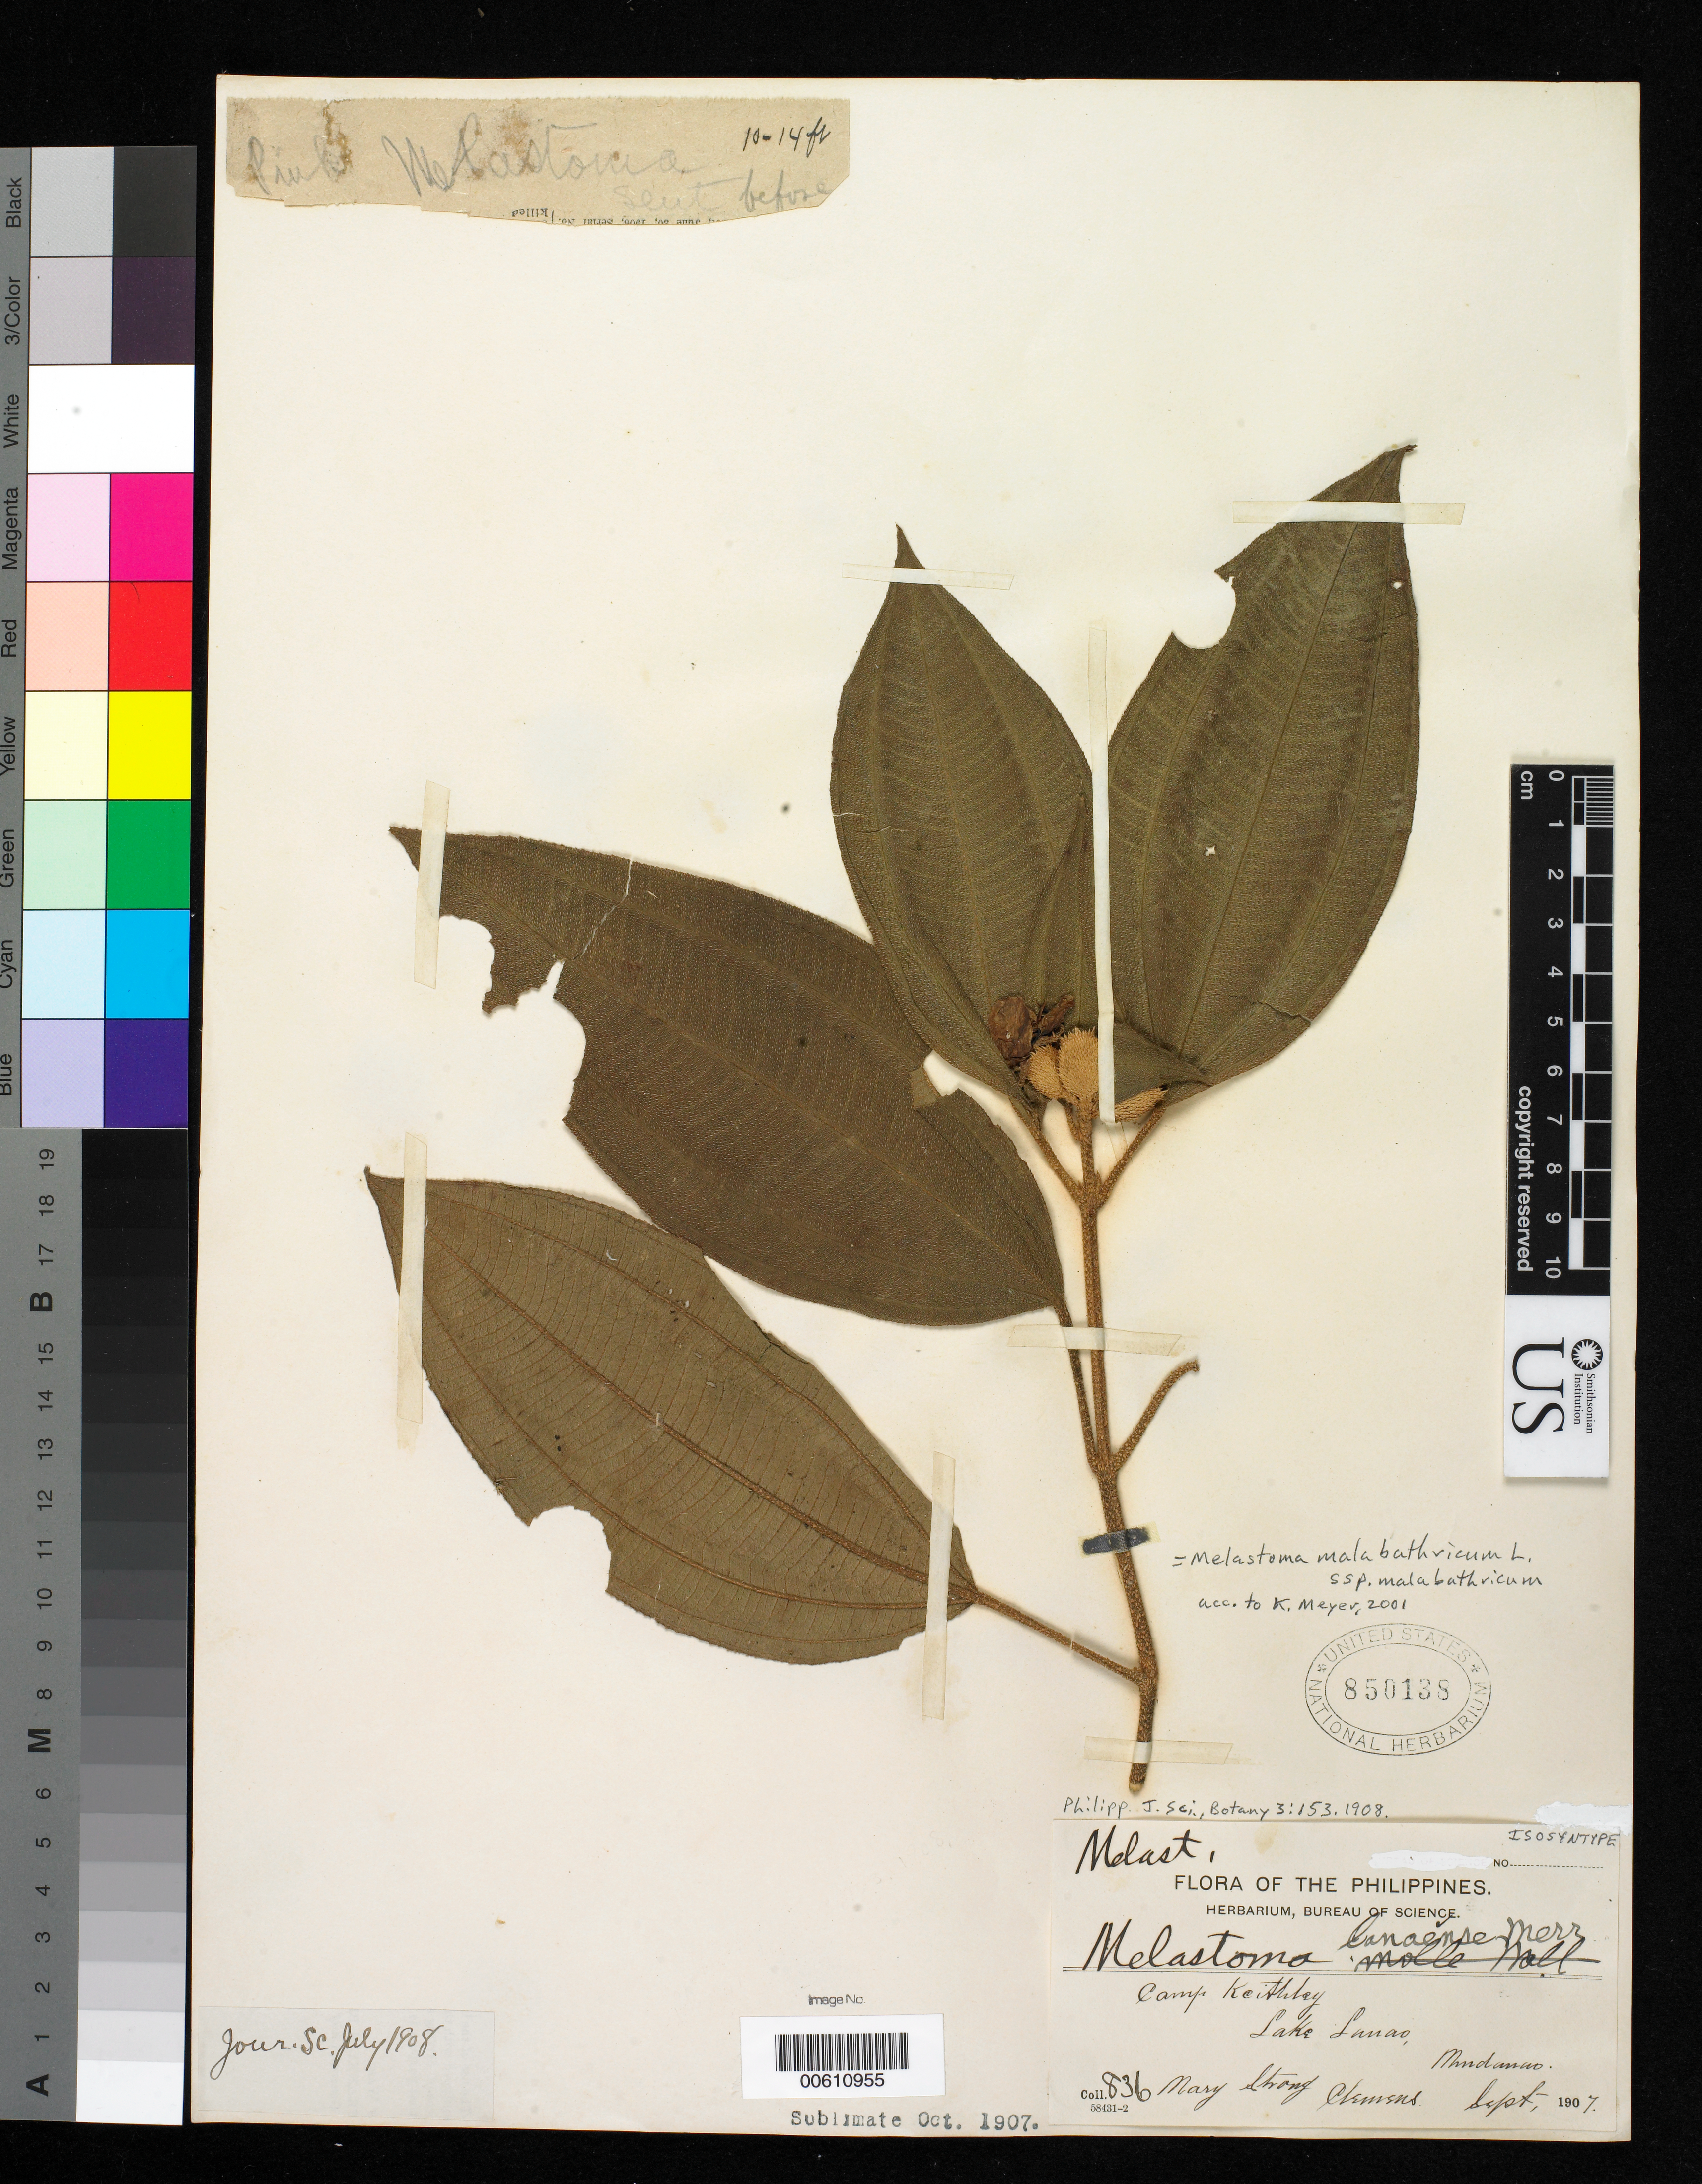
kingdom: Plantae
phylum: Tracheophyta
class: Magnoliopsida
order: Myrtales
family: Melastomataceae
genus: Melastoma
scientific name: Melastoma lanaense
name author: Merr.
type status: Isosyntype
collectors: M. S. Clemens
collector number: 836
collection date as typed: Sep 1907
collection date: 1907-09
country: Philippines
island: Mindanao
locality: Lake Lanao, Camp Keithley.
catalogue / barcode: US 850138